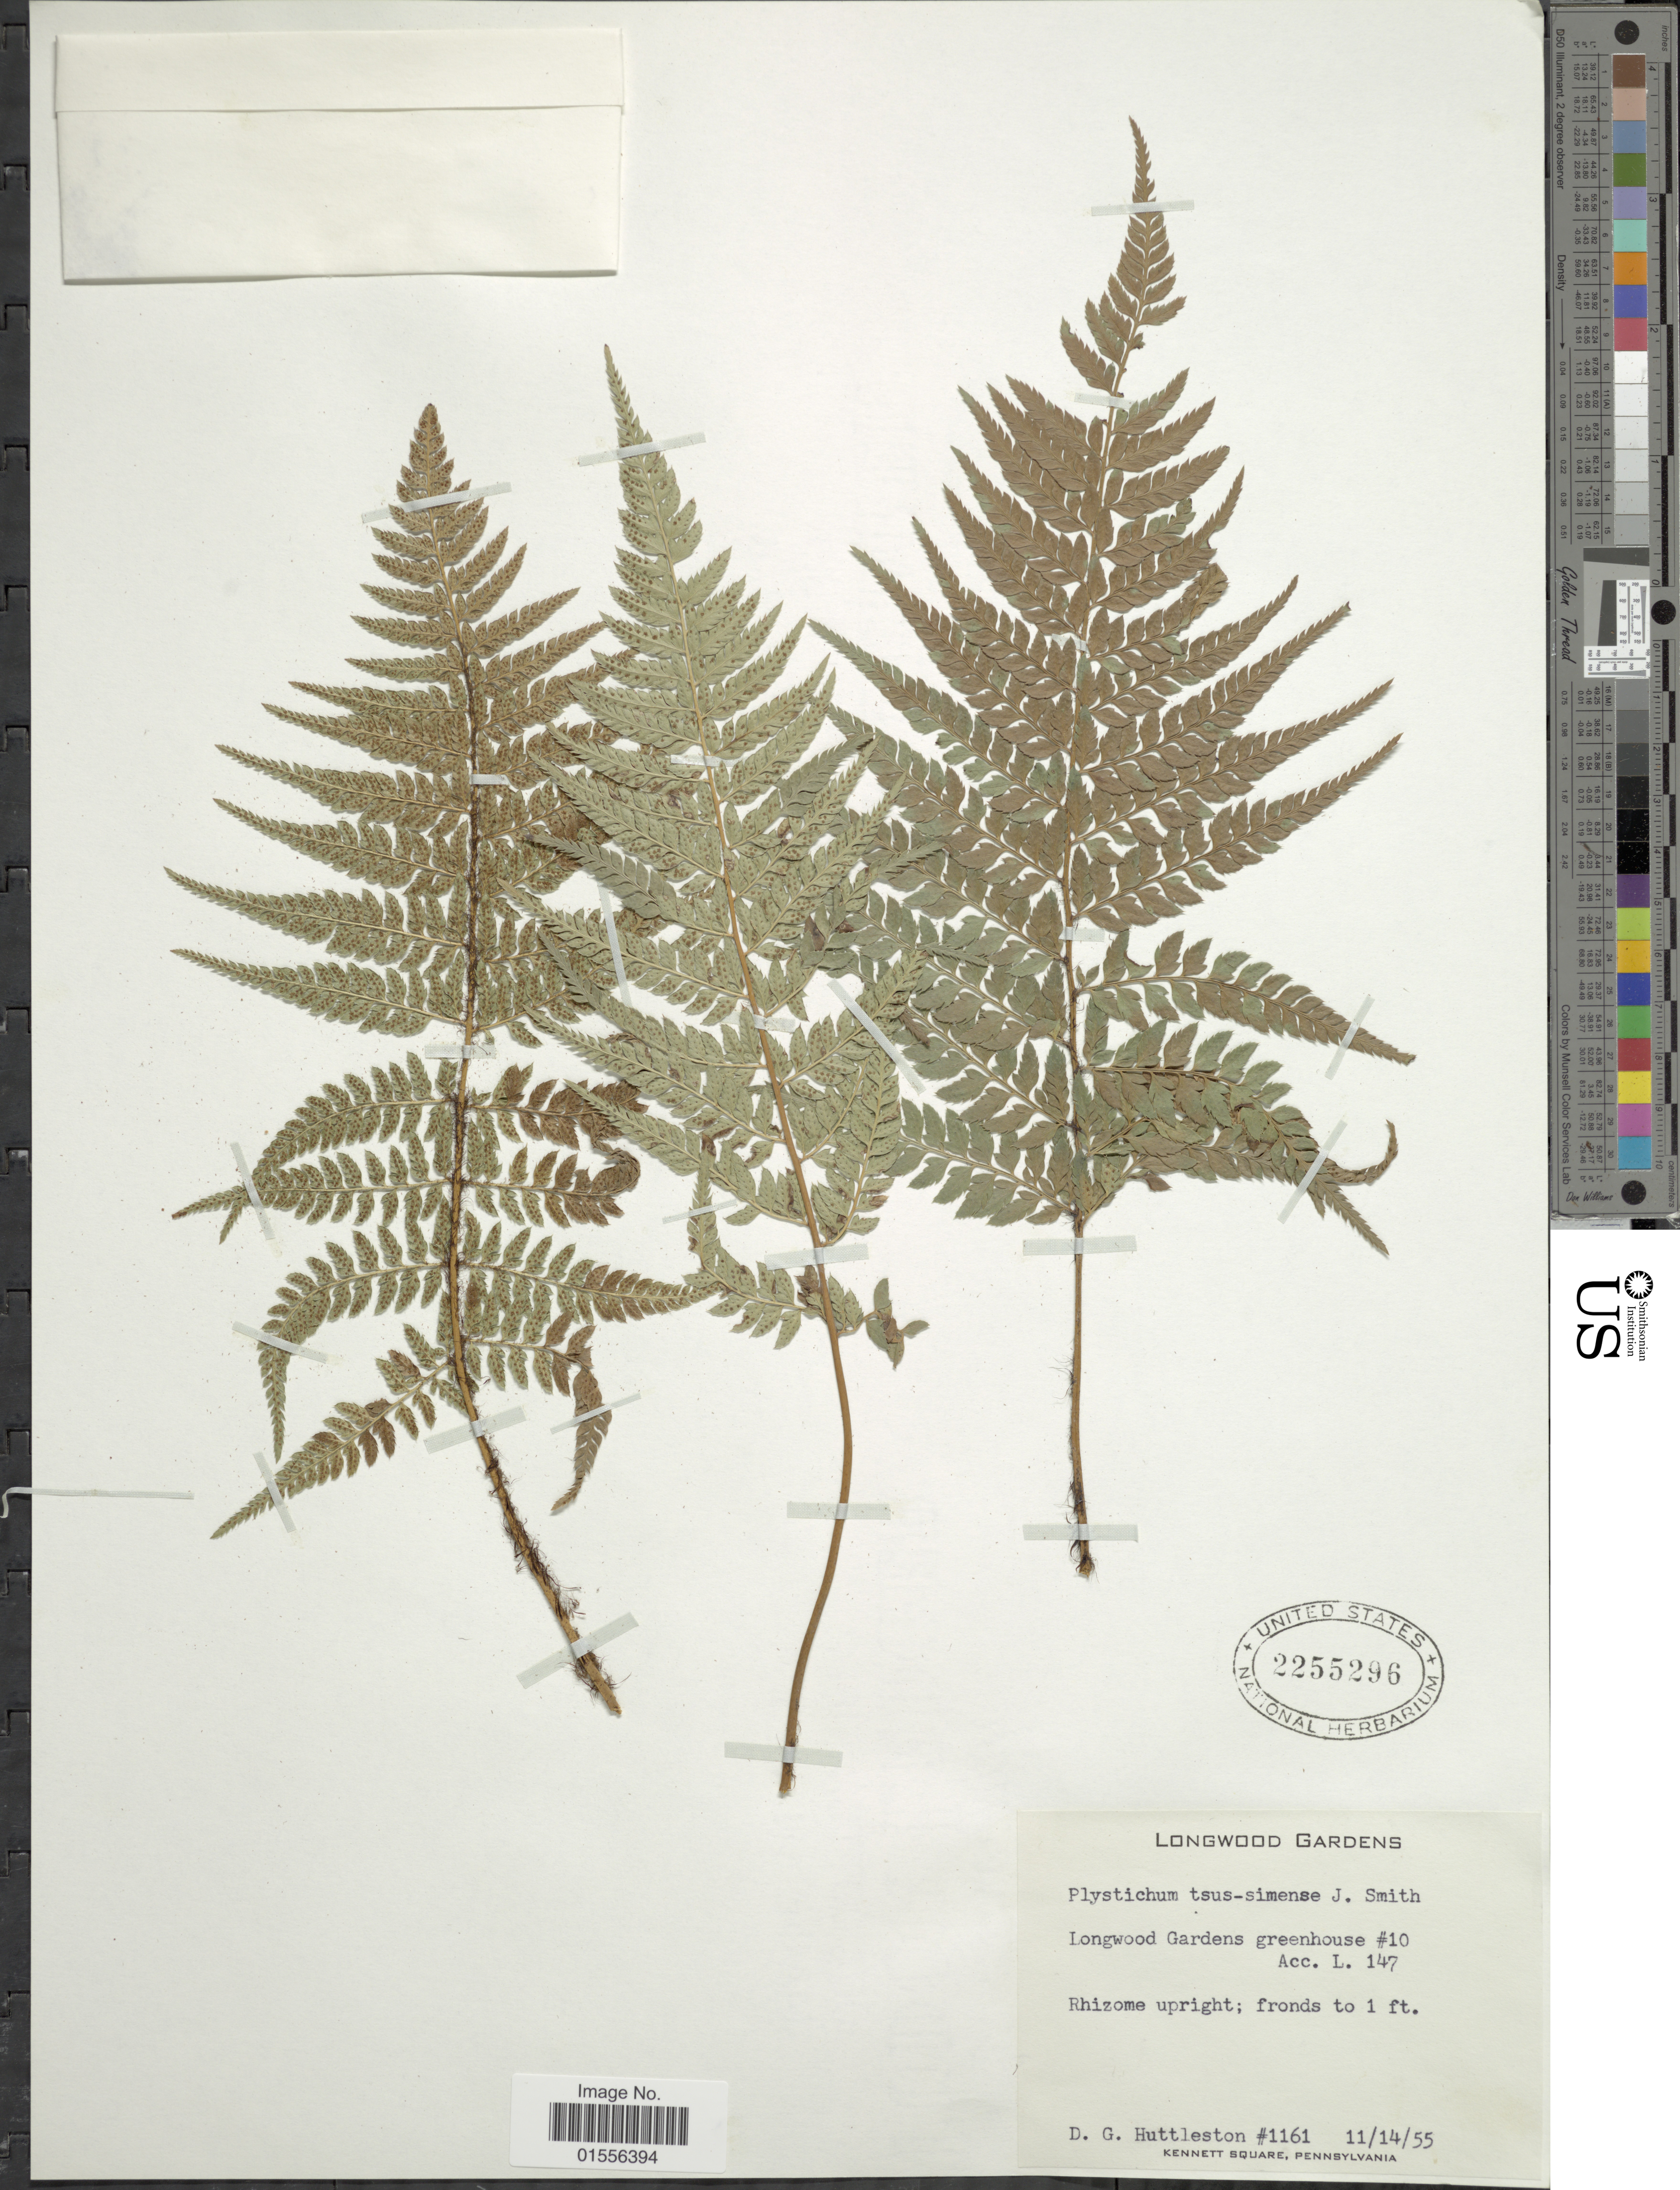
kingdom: Plantae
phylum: Tracheophyta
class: Polypodiopsida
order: Polypodiales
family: Dryopteridaceae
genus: Polystichum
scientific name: Polystichum tsus-simense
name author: (Hook.) J. Sm.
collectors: D. G. Huttleston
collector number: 1161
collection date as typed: Transcribed d/m/y: 14/11/55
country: United States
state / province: Pennsylvania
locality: Longwoods Gardens greenhouse # 10 Acc. L. 147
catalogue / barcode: US 2255296